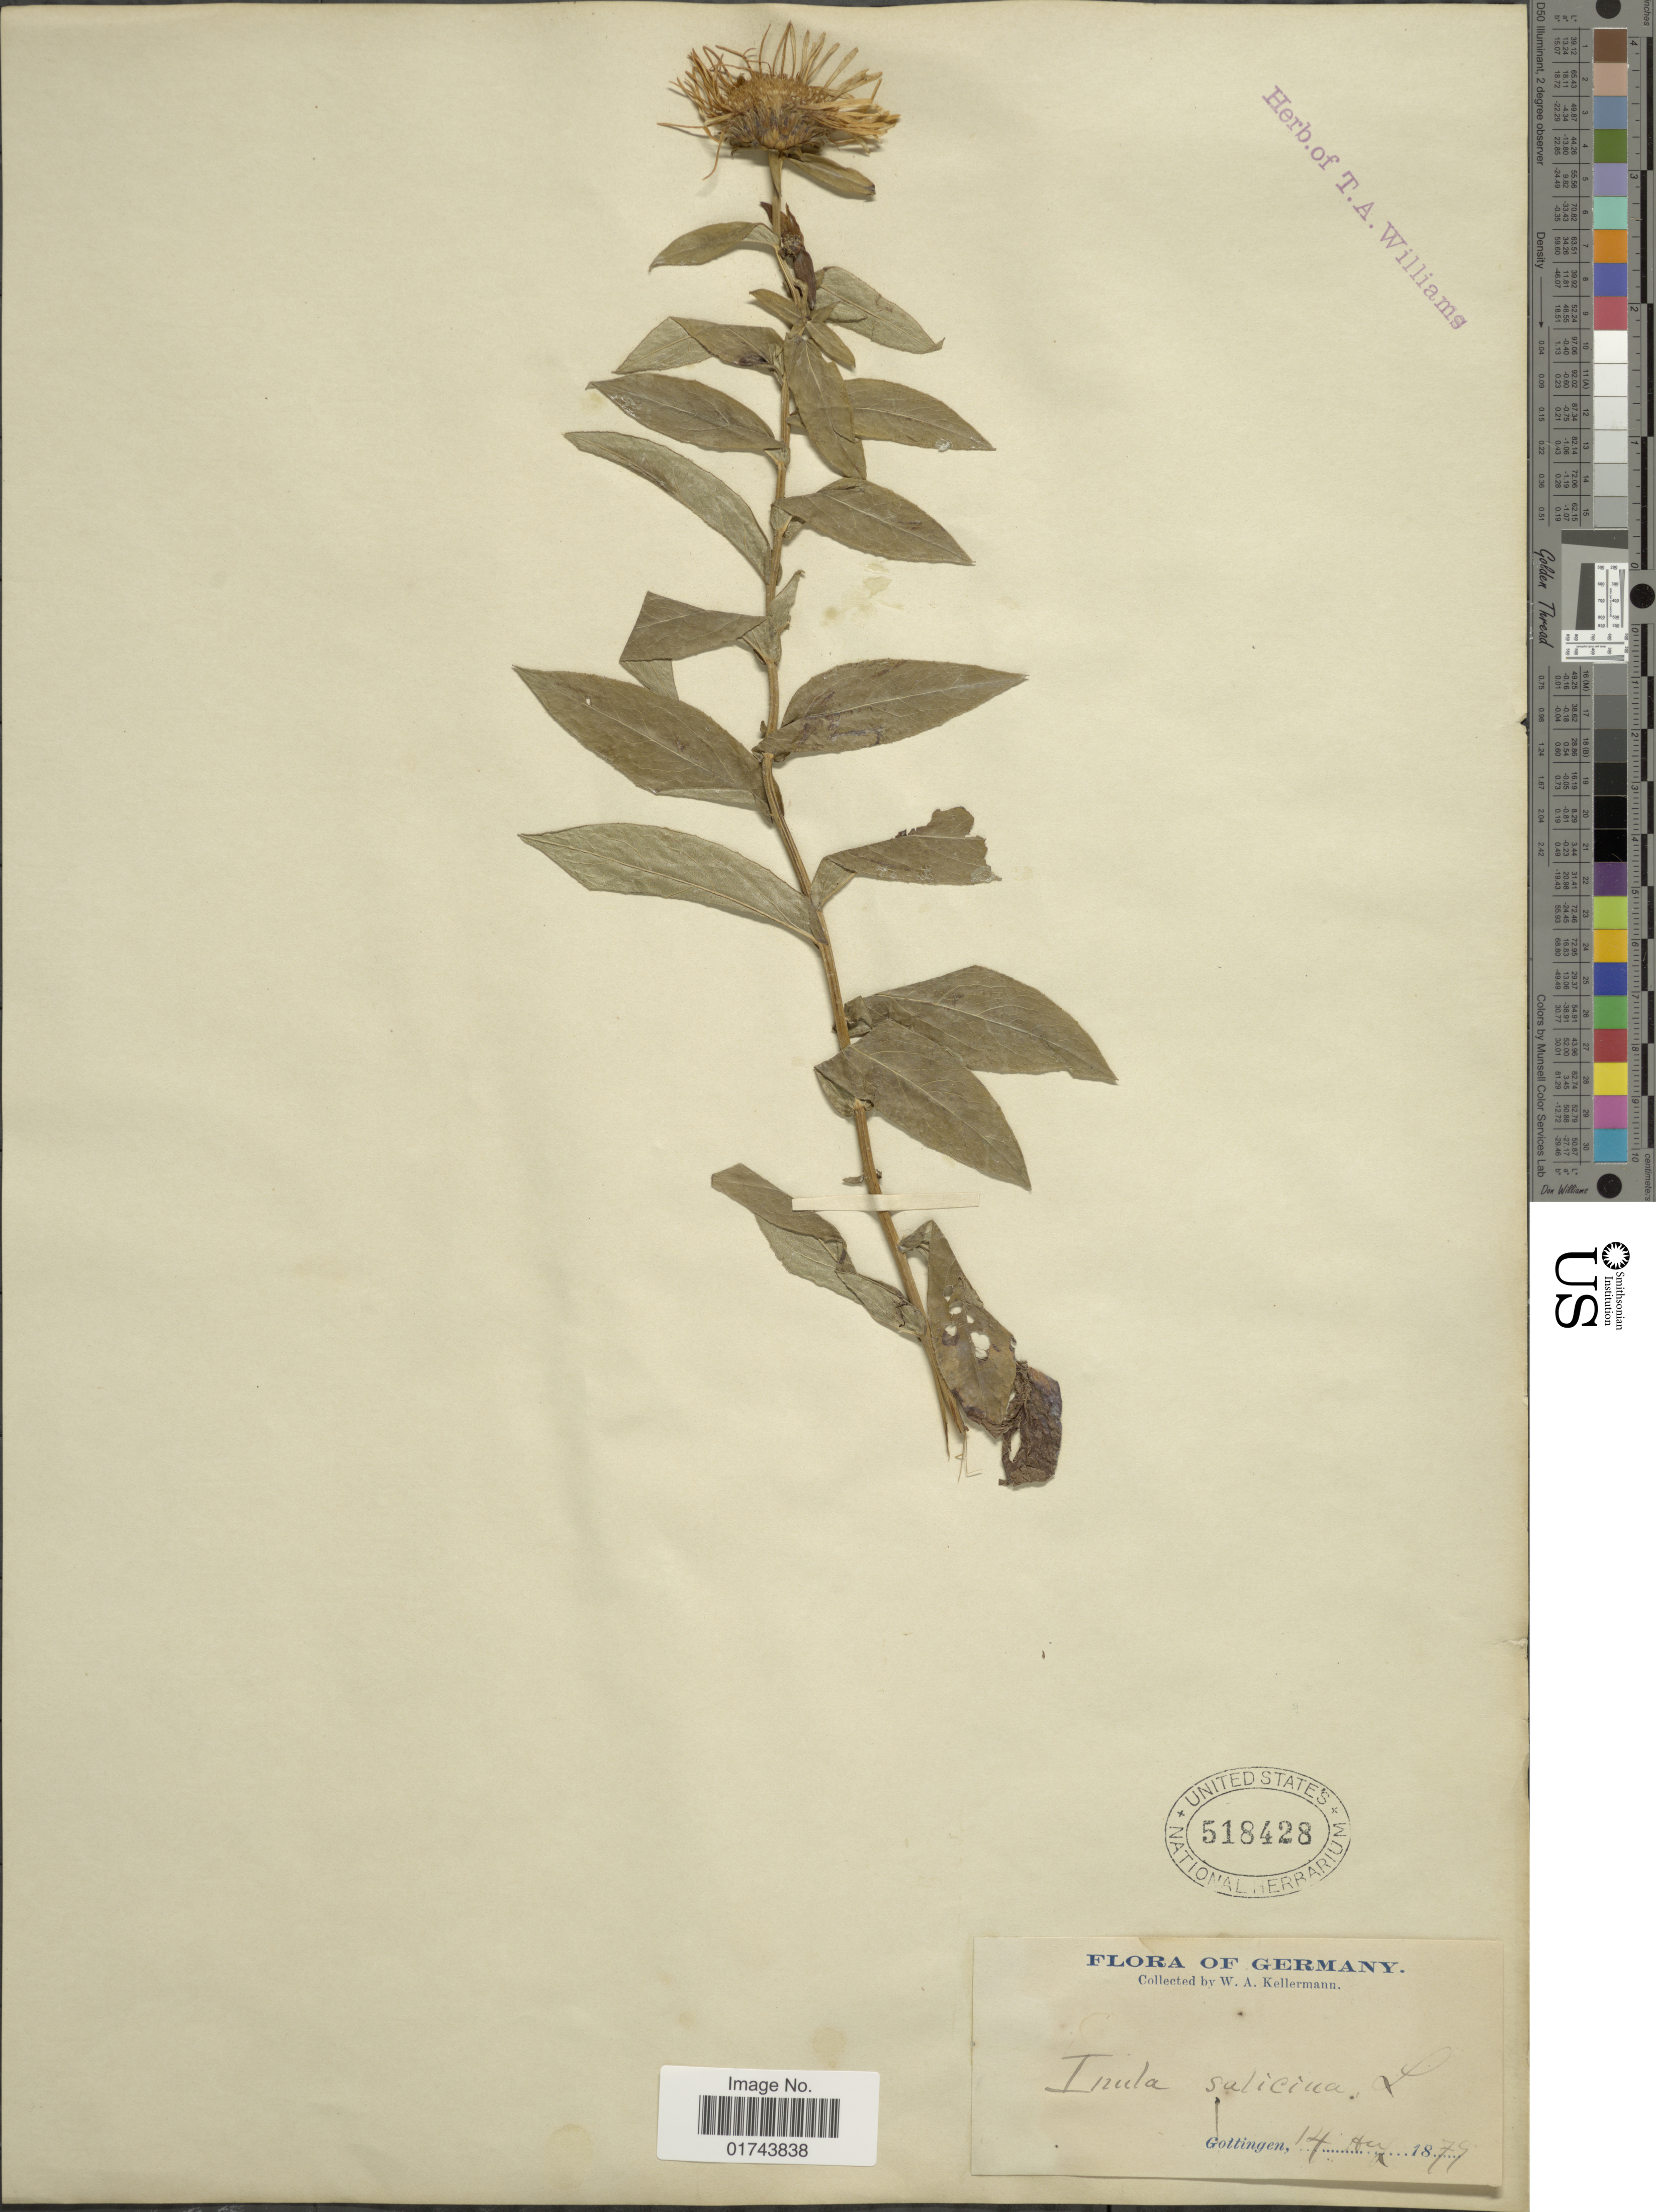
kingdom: Plantae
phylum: Tracheophyta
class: Magnoliopsida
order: Asterales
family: Asteraceae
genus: Inula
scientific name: Inula salicina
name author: L.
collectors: W. A. Kellermann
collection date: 1879-08-14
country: Germany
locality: Gottingen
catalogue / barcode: US 518428